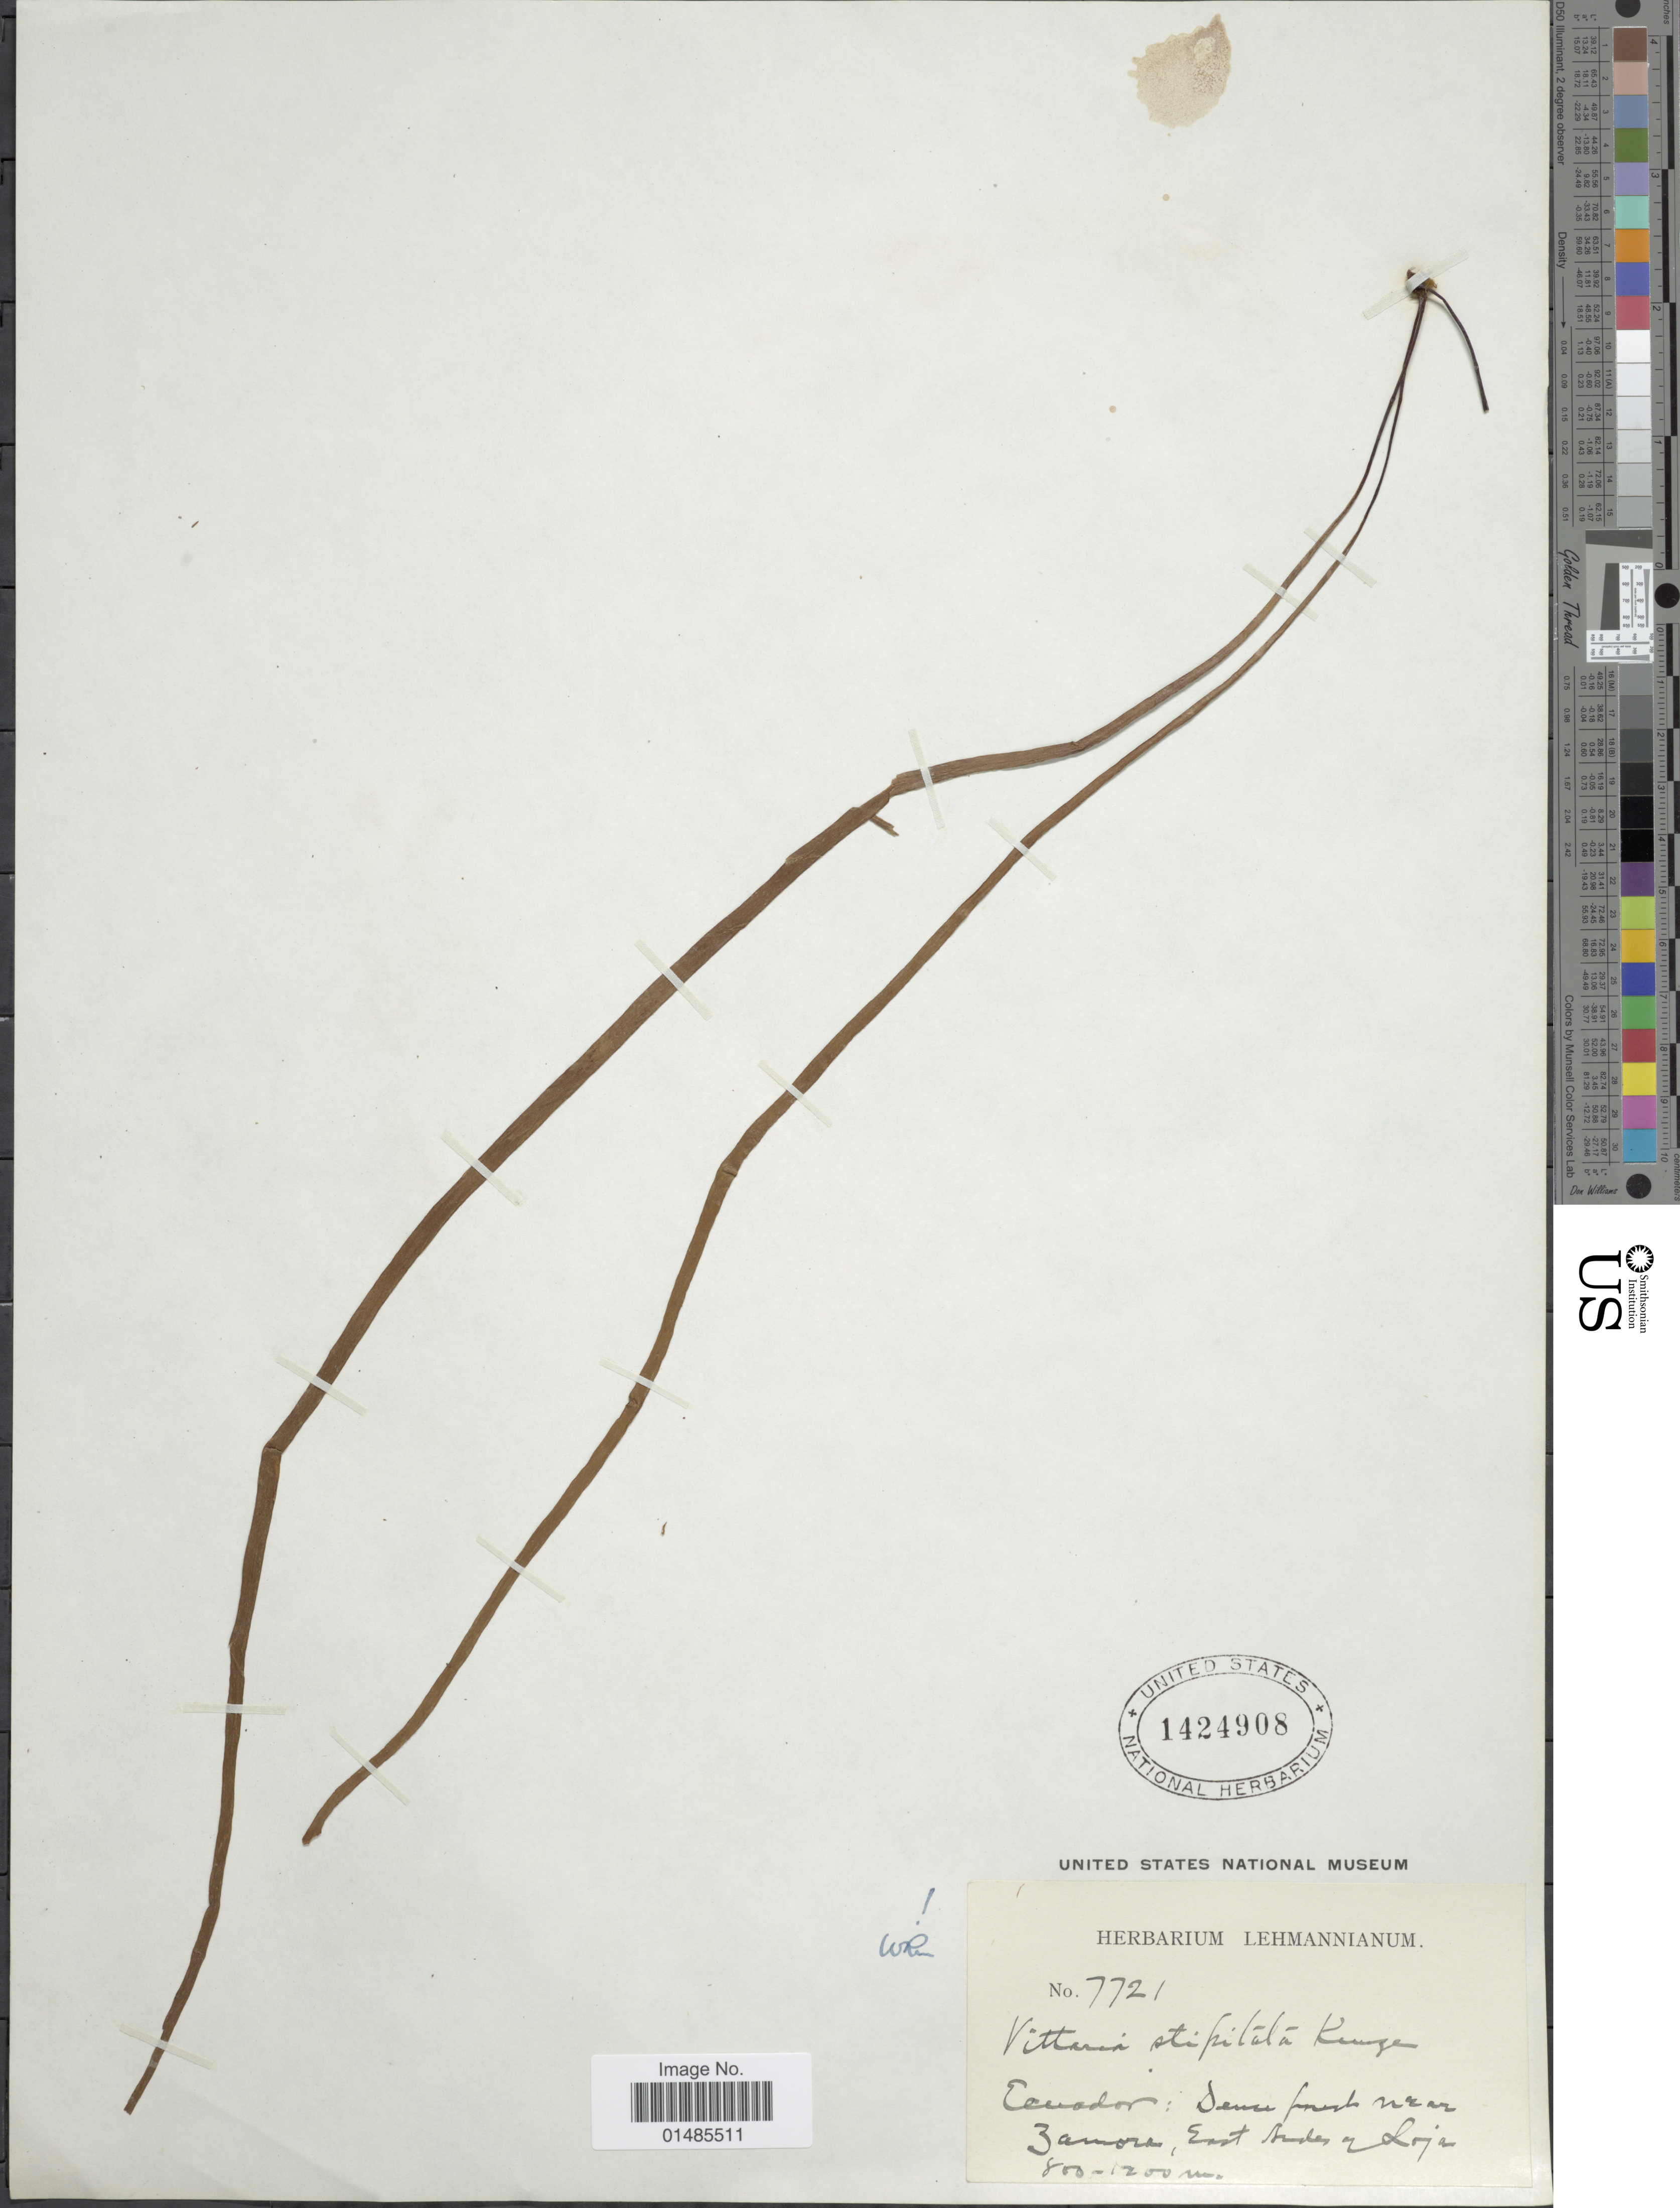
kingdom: Plantae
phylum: Tracheophyta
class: Polypodiopsida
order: Polypodiales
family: Pteridaceae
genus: Radiovittaria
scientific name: Radiovittaria stipitata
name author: (Kunze) E.H. Crane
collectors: ex herb. Lehmannianum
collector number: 7721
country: Ecuador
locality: Dense forest near Zamora, East Andes of Loja.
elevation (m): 800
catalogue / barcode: US 1424908